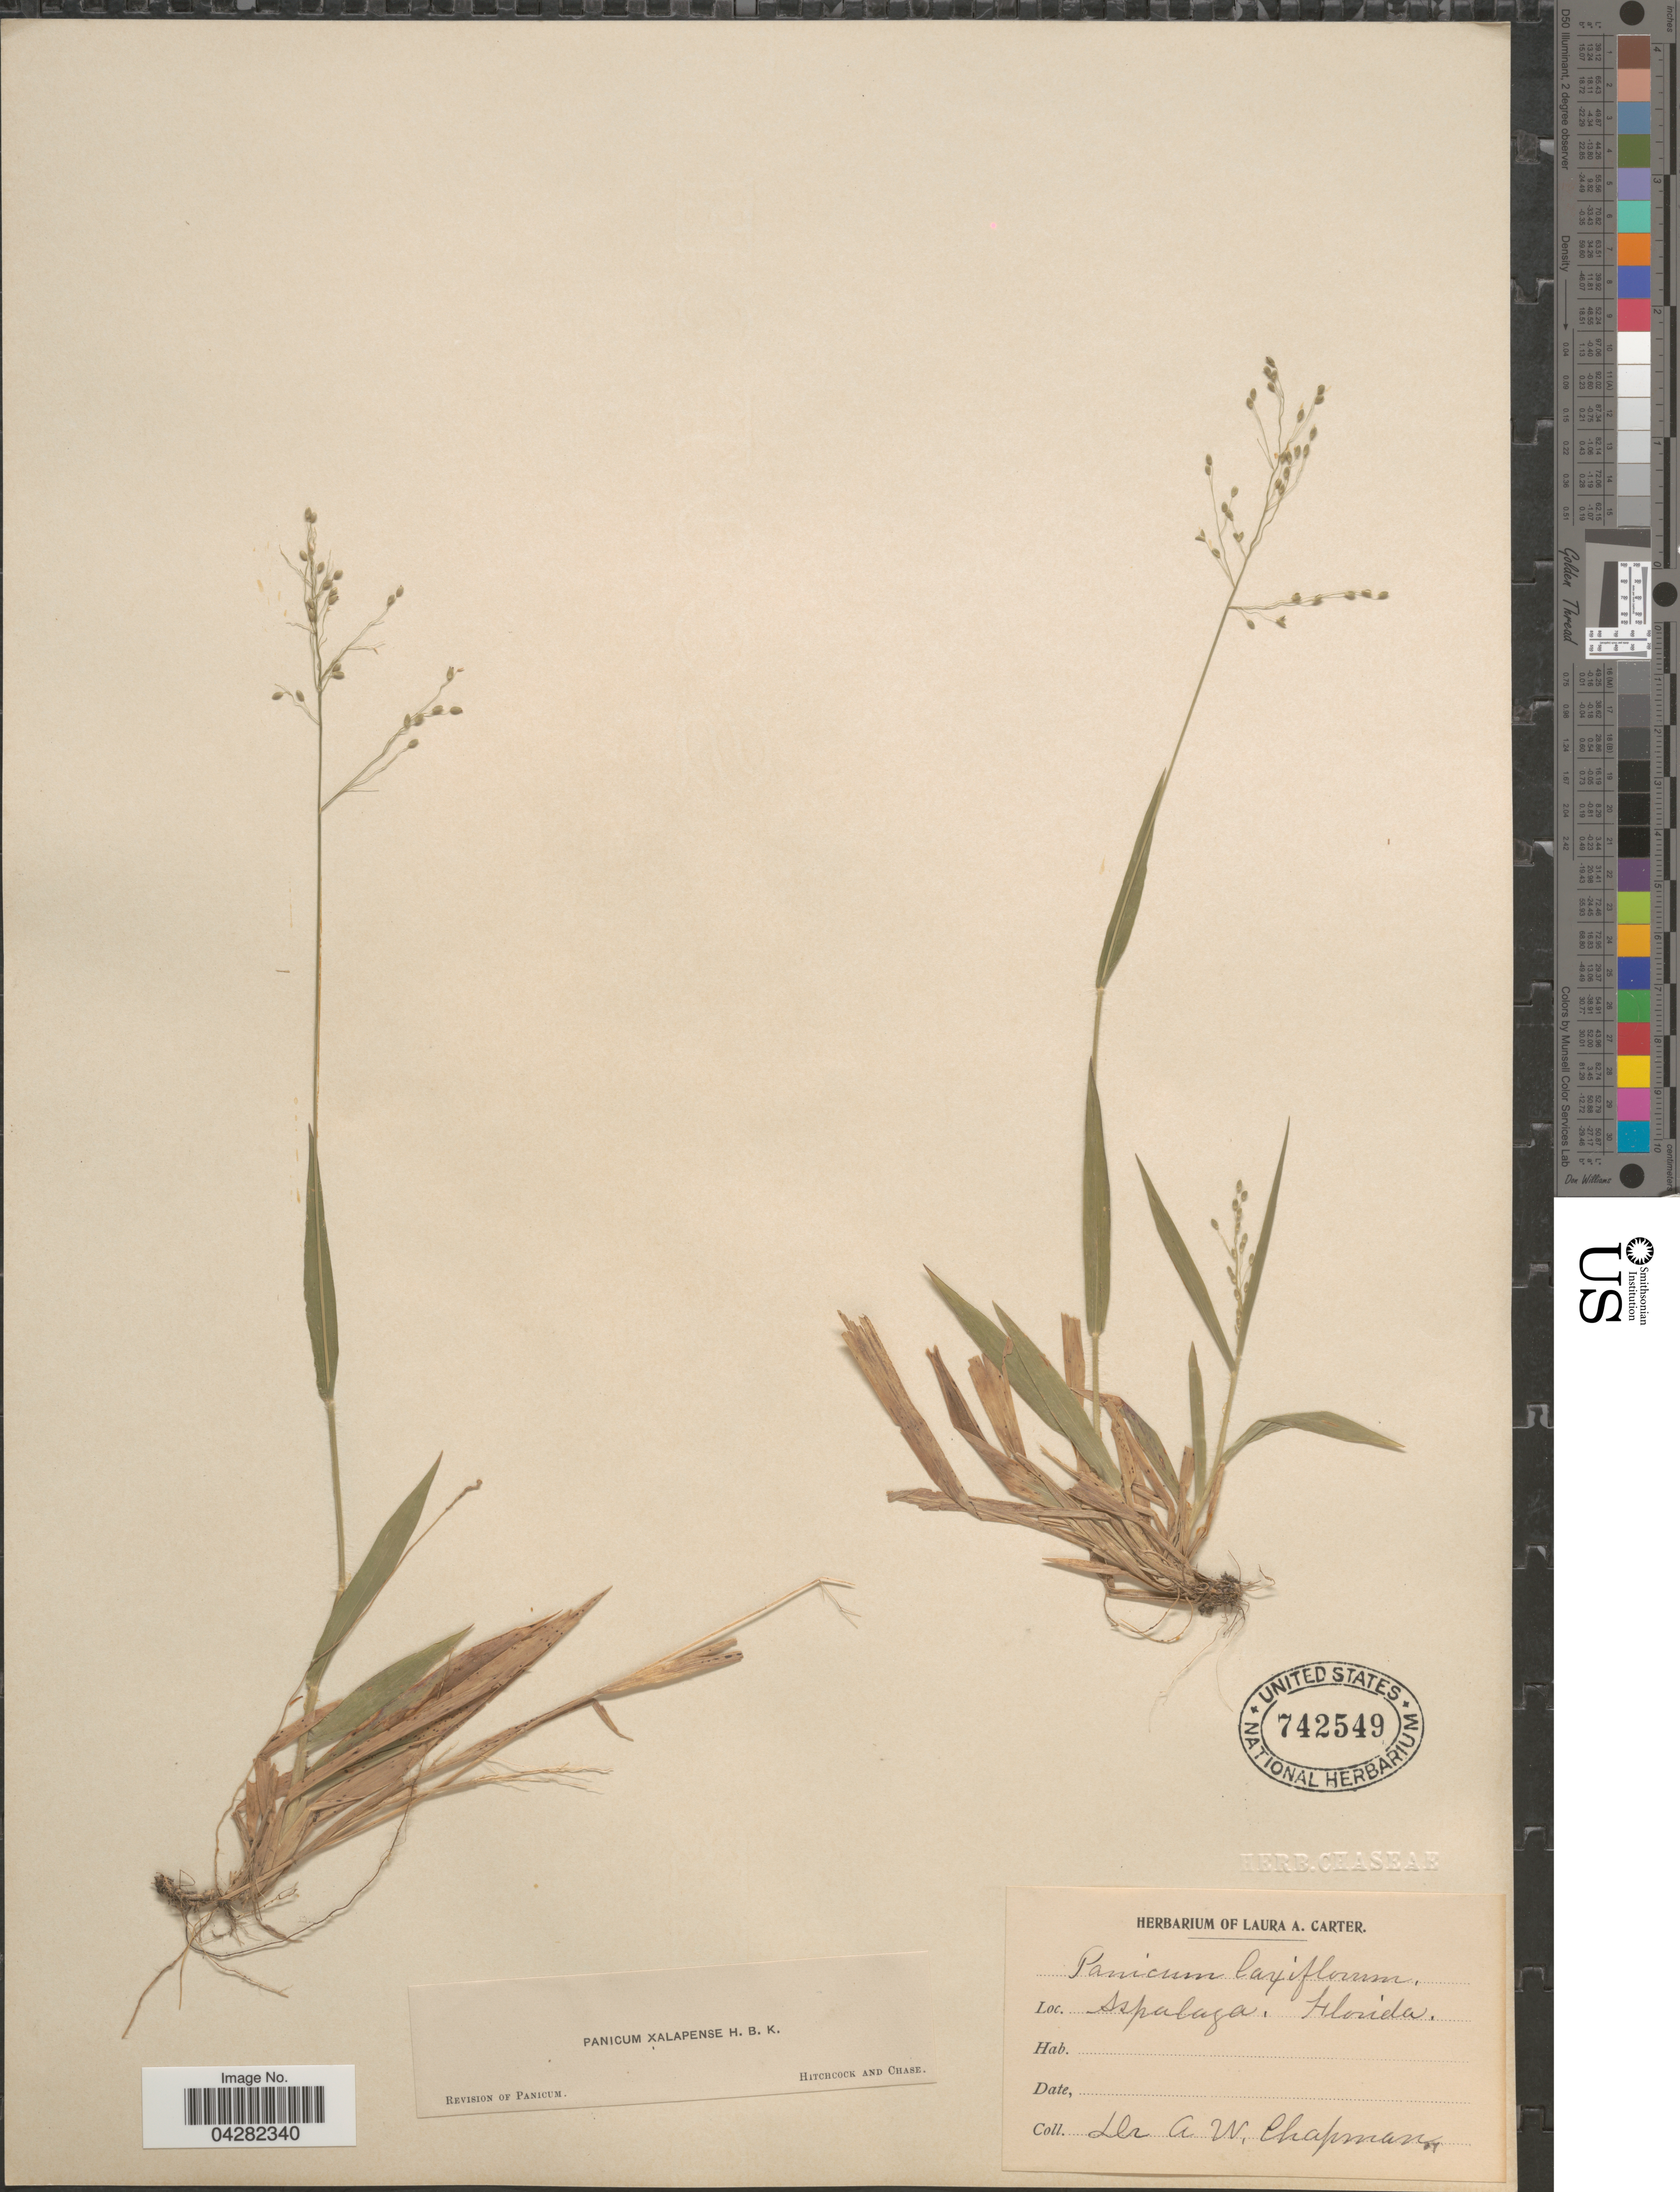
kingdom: Plantae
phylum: Tracheophyta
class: Liliopsida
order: Poales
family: Poaceae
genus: Dichanthelium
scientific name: Dichanthelium laxiflorum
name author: (Lam.) Gould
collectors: A. W. Chapman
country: United States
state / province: Florida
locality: Aspalaga.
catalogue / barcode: US 742549